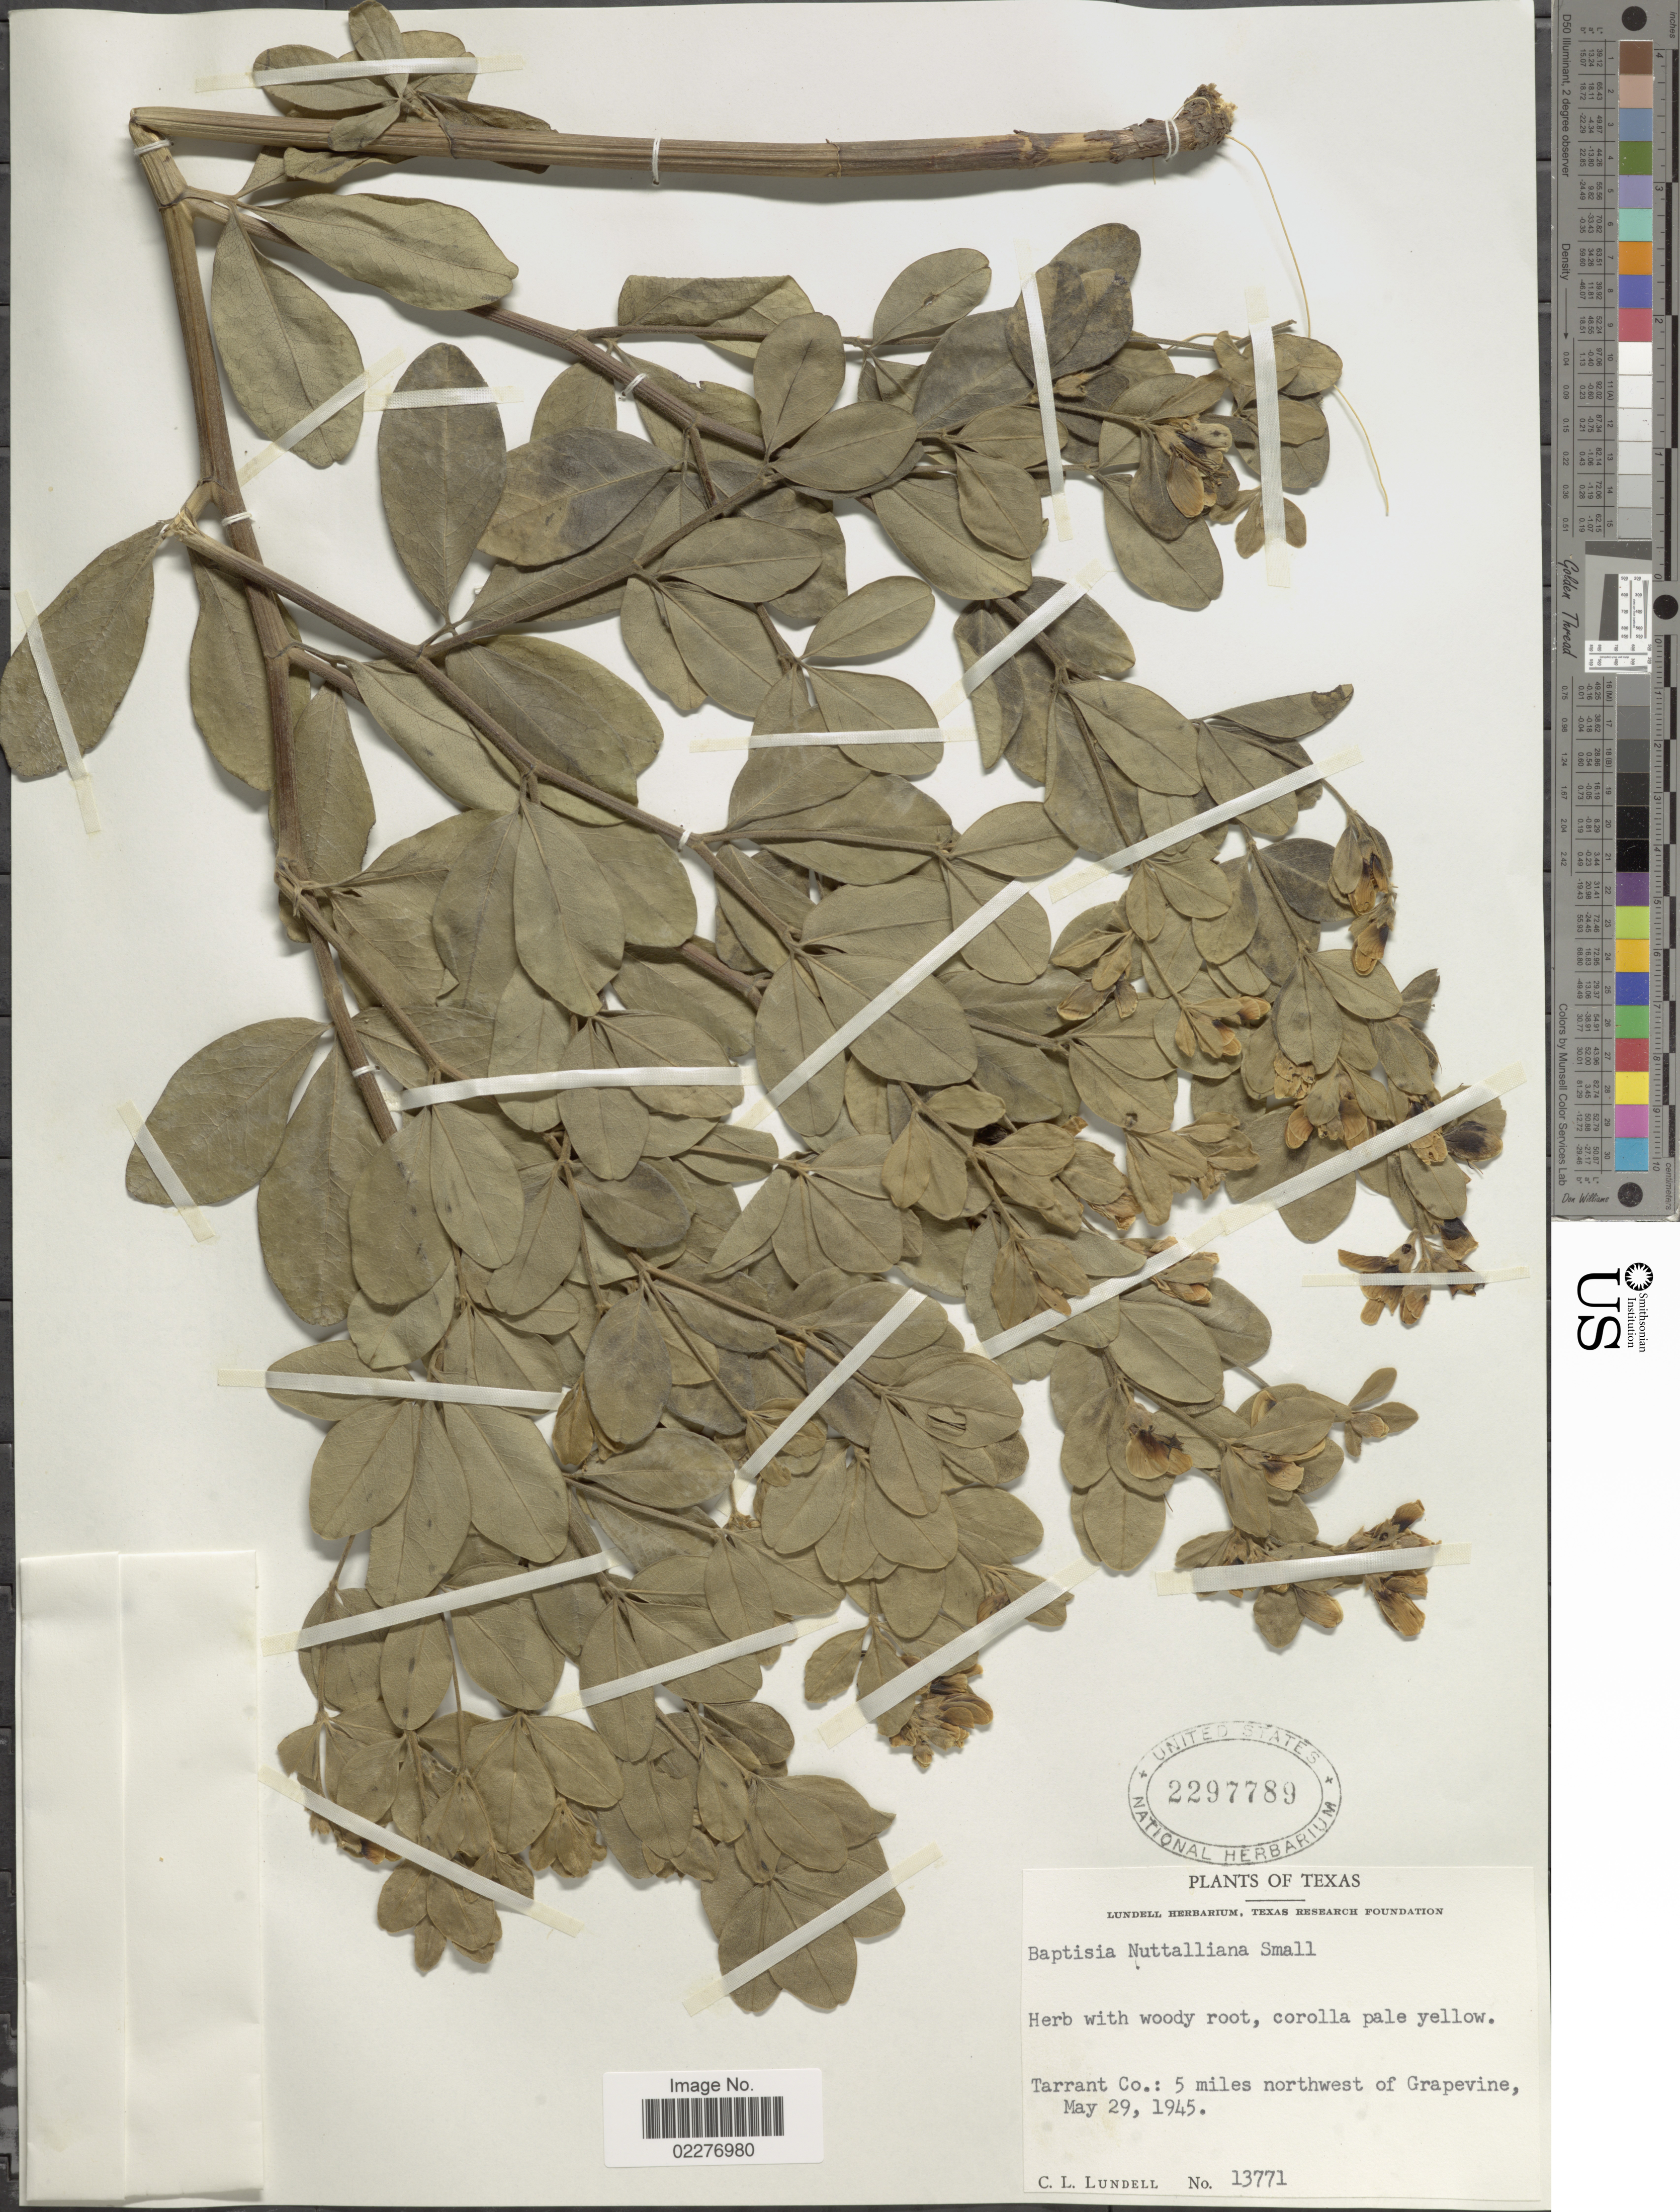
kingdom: Plantae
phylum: Tracheophyta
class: Magnoliopsida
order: Fabales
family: Fabaceae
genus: Baptisia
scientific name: Baptisia nuttalliana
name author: Small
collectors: C. L. Lundell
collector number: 13771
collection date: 1945-05-29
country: United States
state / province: Texas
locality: Tarrant Co: 5 miles northwest of Grapevine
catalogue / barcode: US 2297789